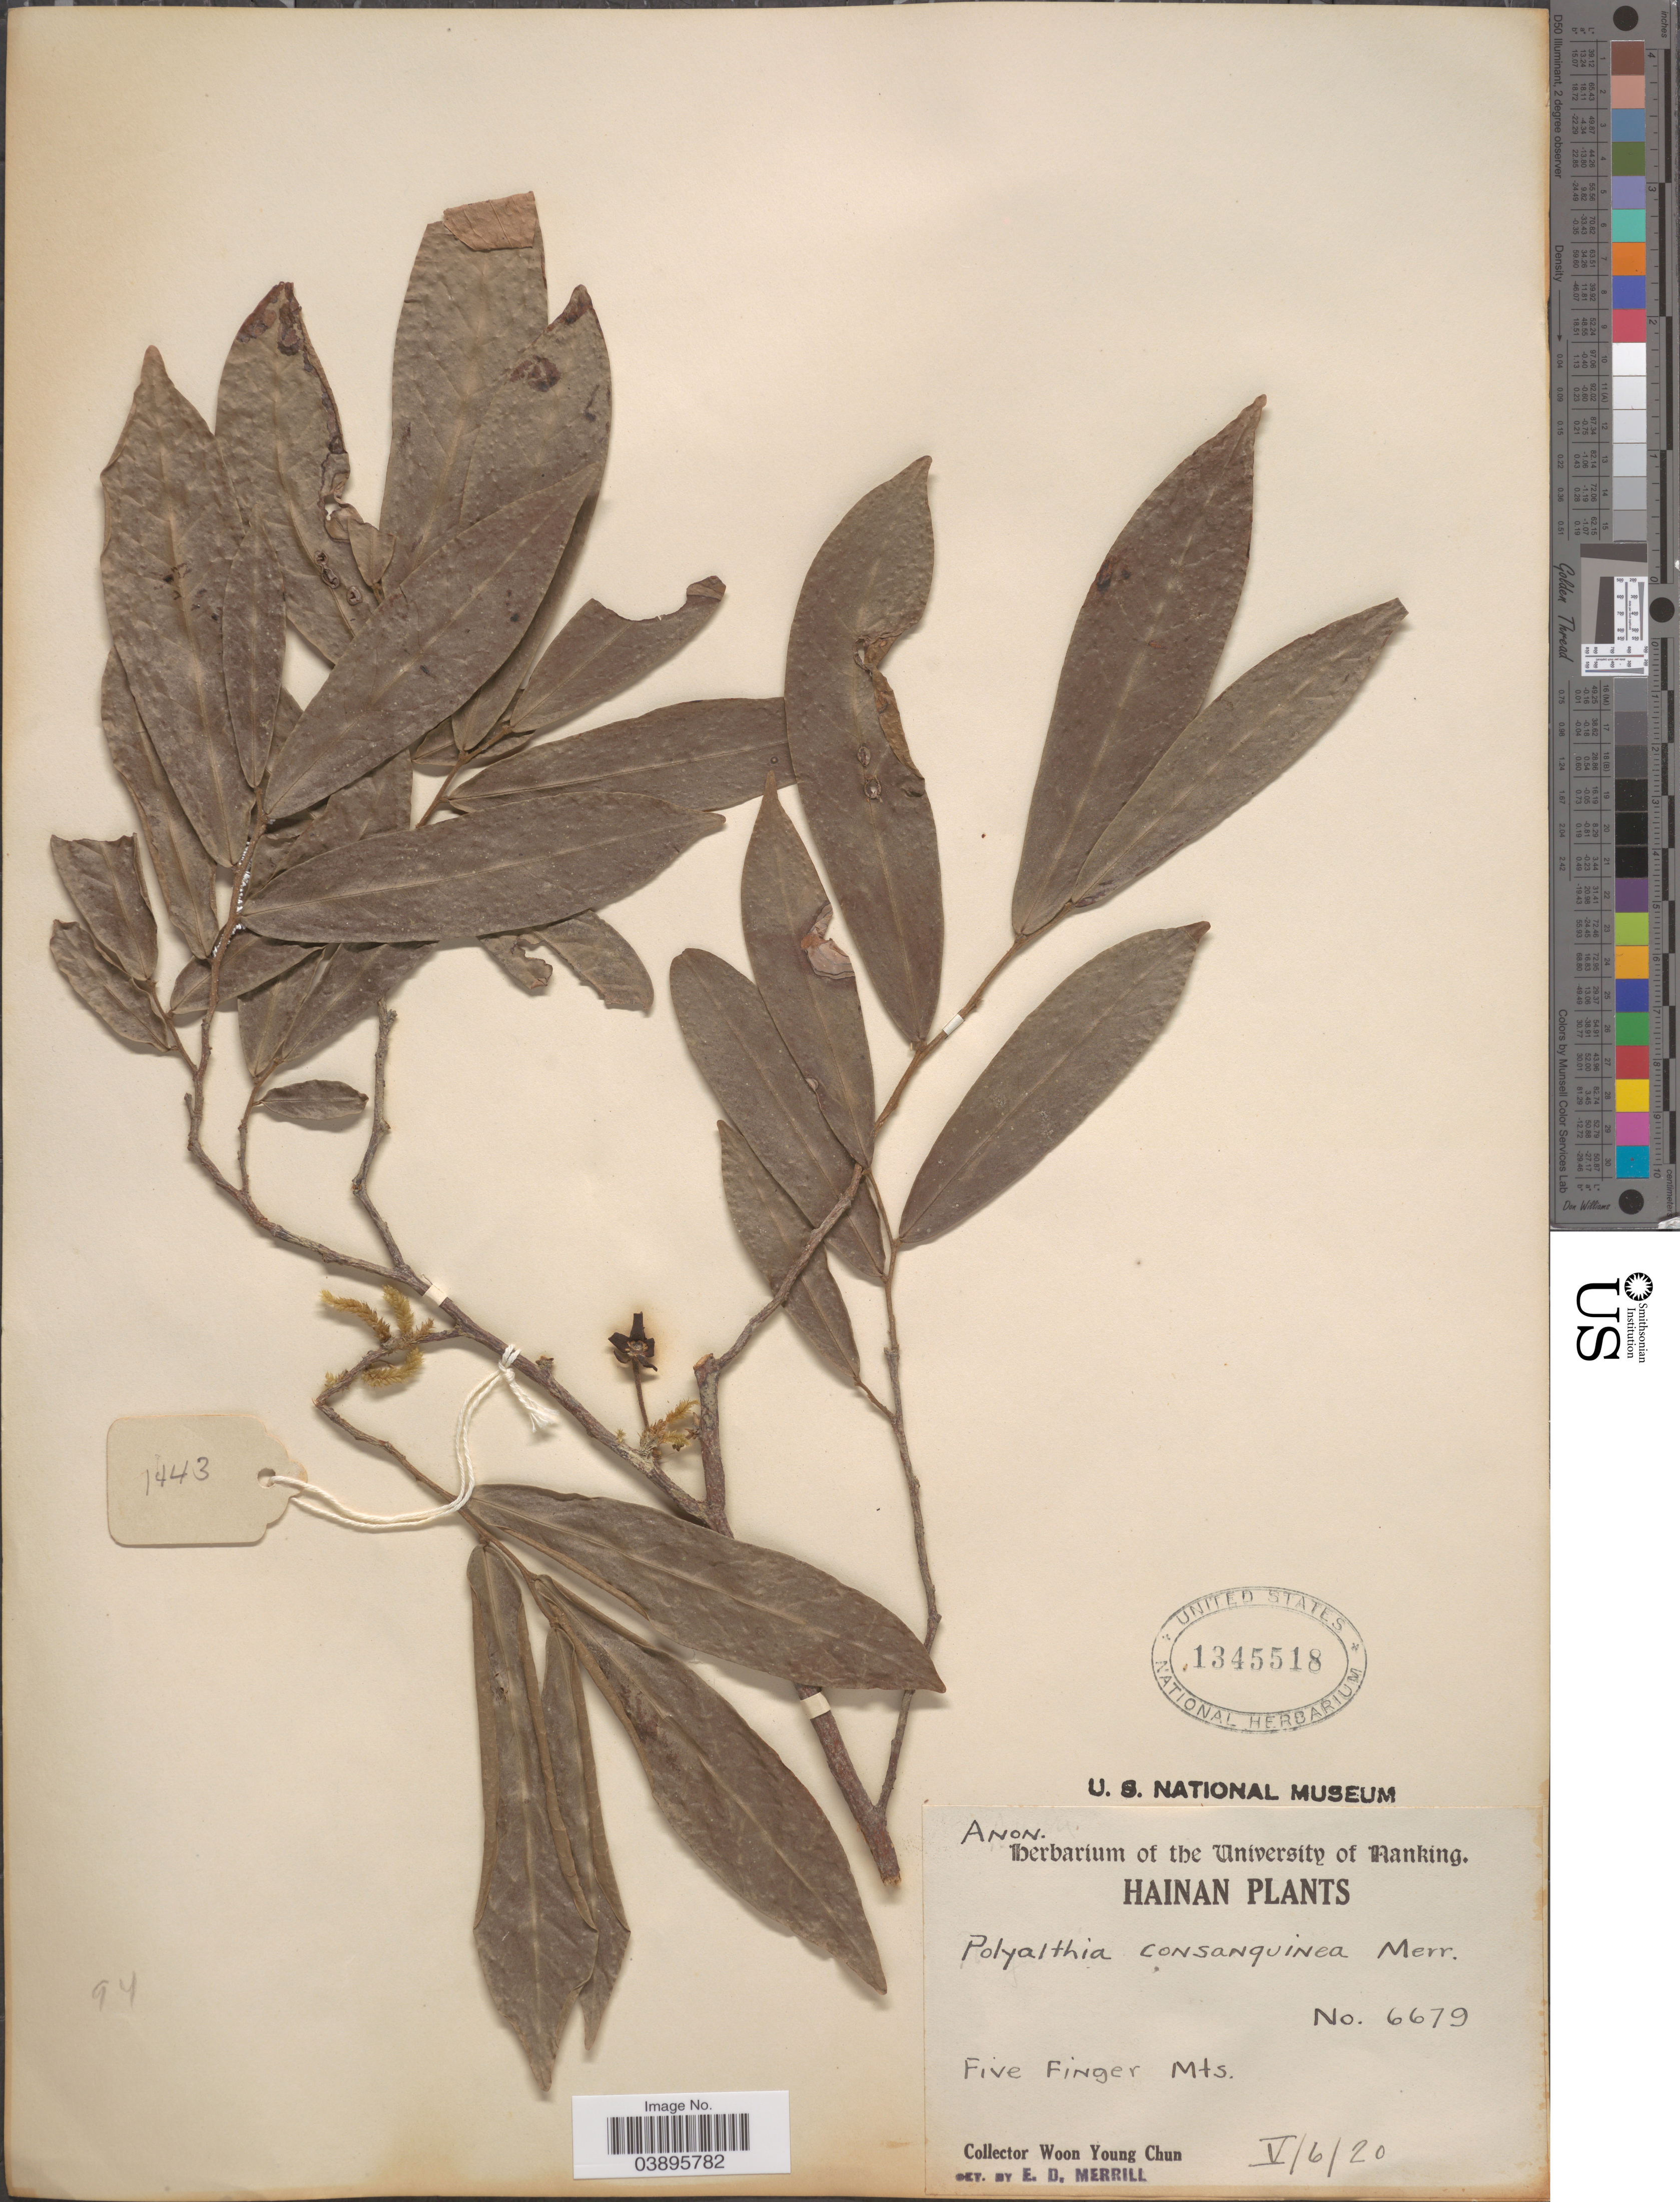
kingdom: Plantae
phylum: Tracheophyta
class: Magnoliopsida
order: Magnoliales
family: Annonaceae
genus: Polyalthia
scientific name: Polyalthia consanguinea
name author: Merr.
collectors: W. Y. Chun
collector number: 6679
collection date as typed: Transcribed d/m/y: 6/5/20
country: China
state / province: Hainan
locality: Five Finger Mts.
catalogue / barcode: US 1345518